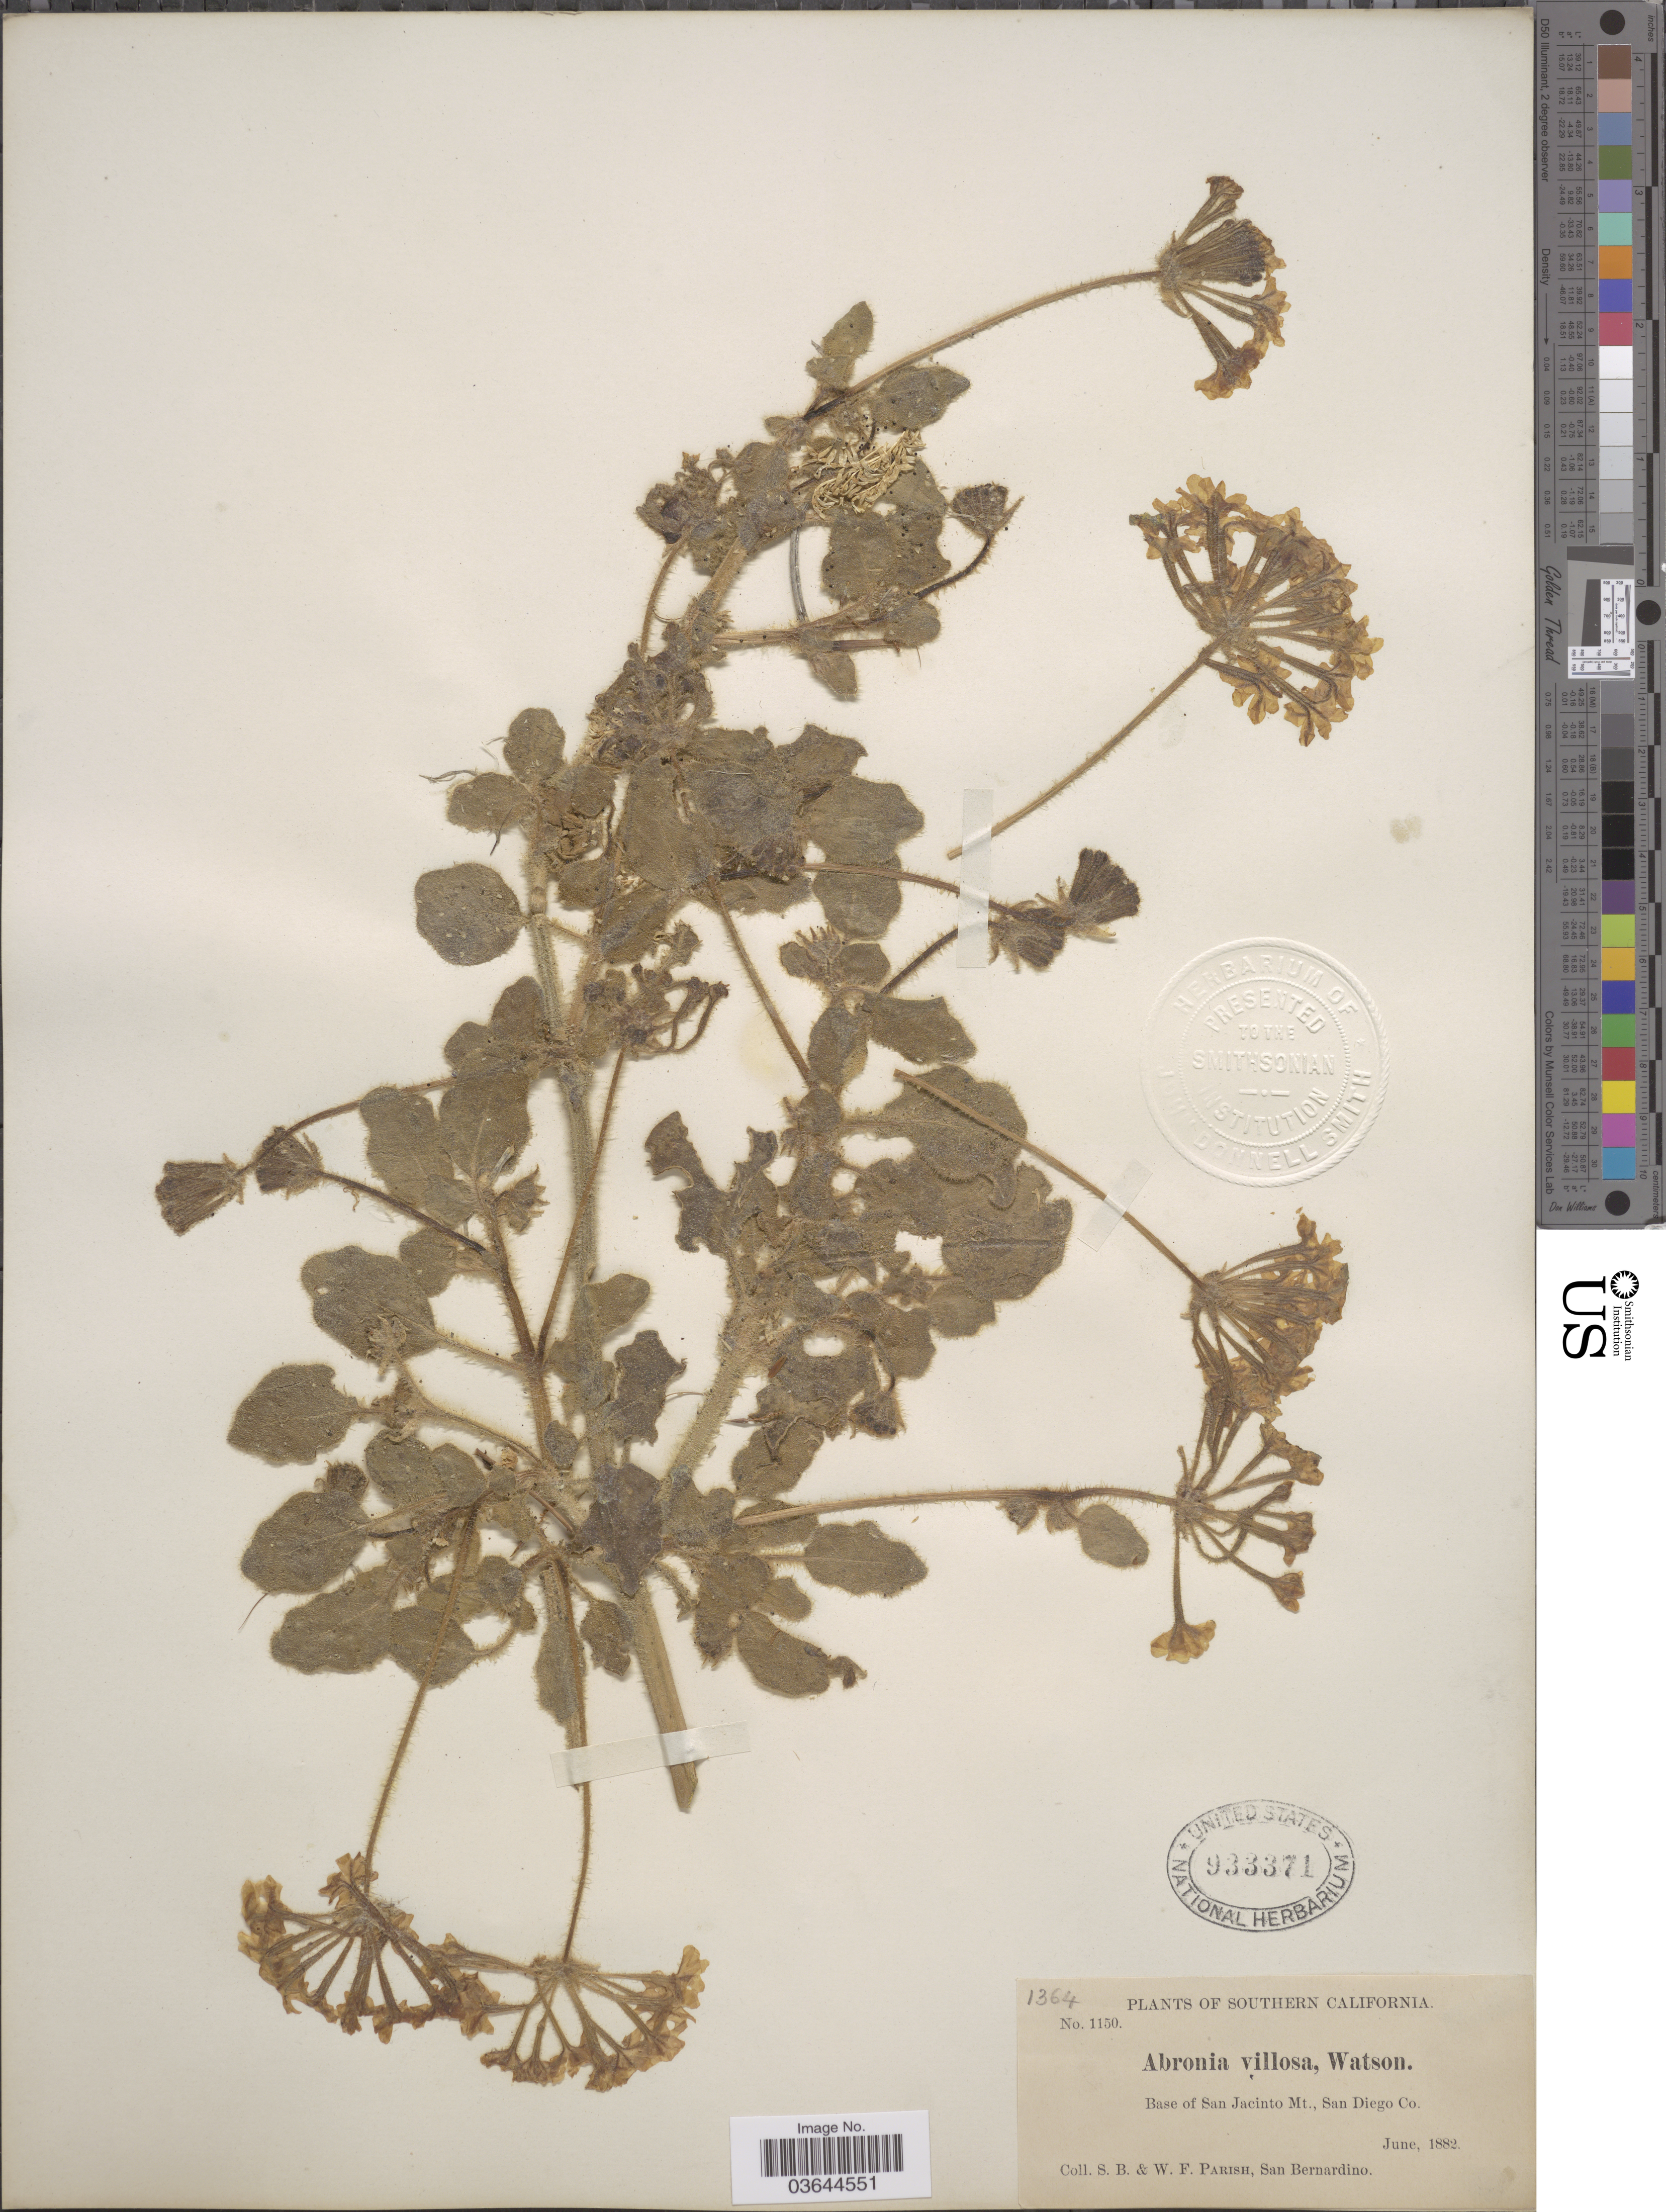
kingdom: Plantae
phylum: Tracheophyta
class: Magnoliopsida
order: Caryophyllales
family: Nyctaginaceae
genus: Abronia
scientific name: Abronia aurita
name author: Abrams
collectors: S. B. Parish & W. F. Parish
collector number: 1150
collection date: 1882-06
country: United States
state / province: California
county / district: Riverside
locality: Southern California. Base of San Jacinto Mt., San Diego Co.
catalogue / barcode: US 933371